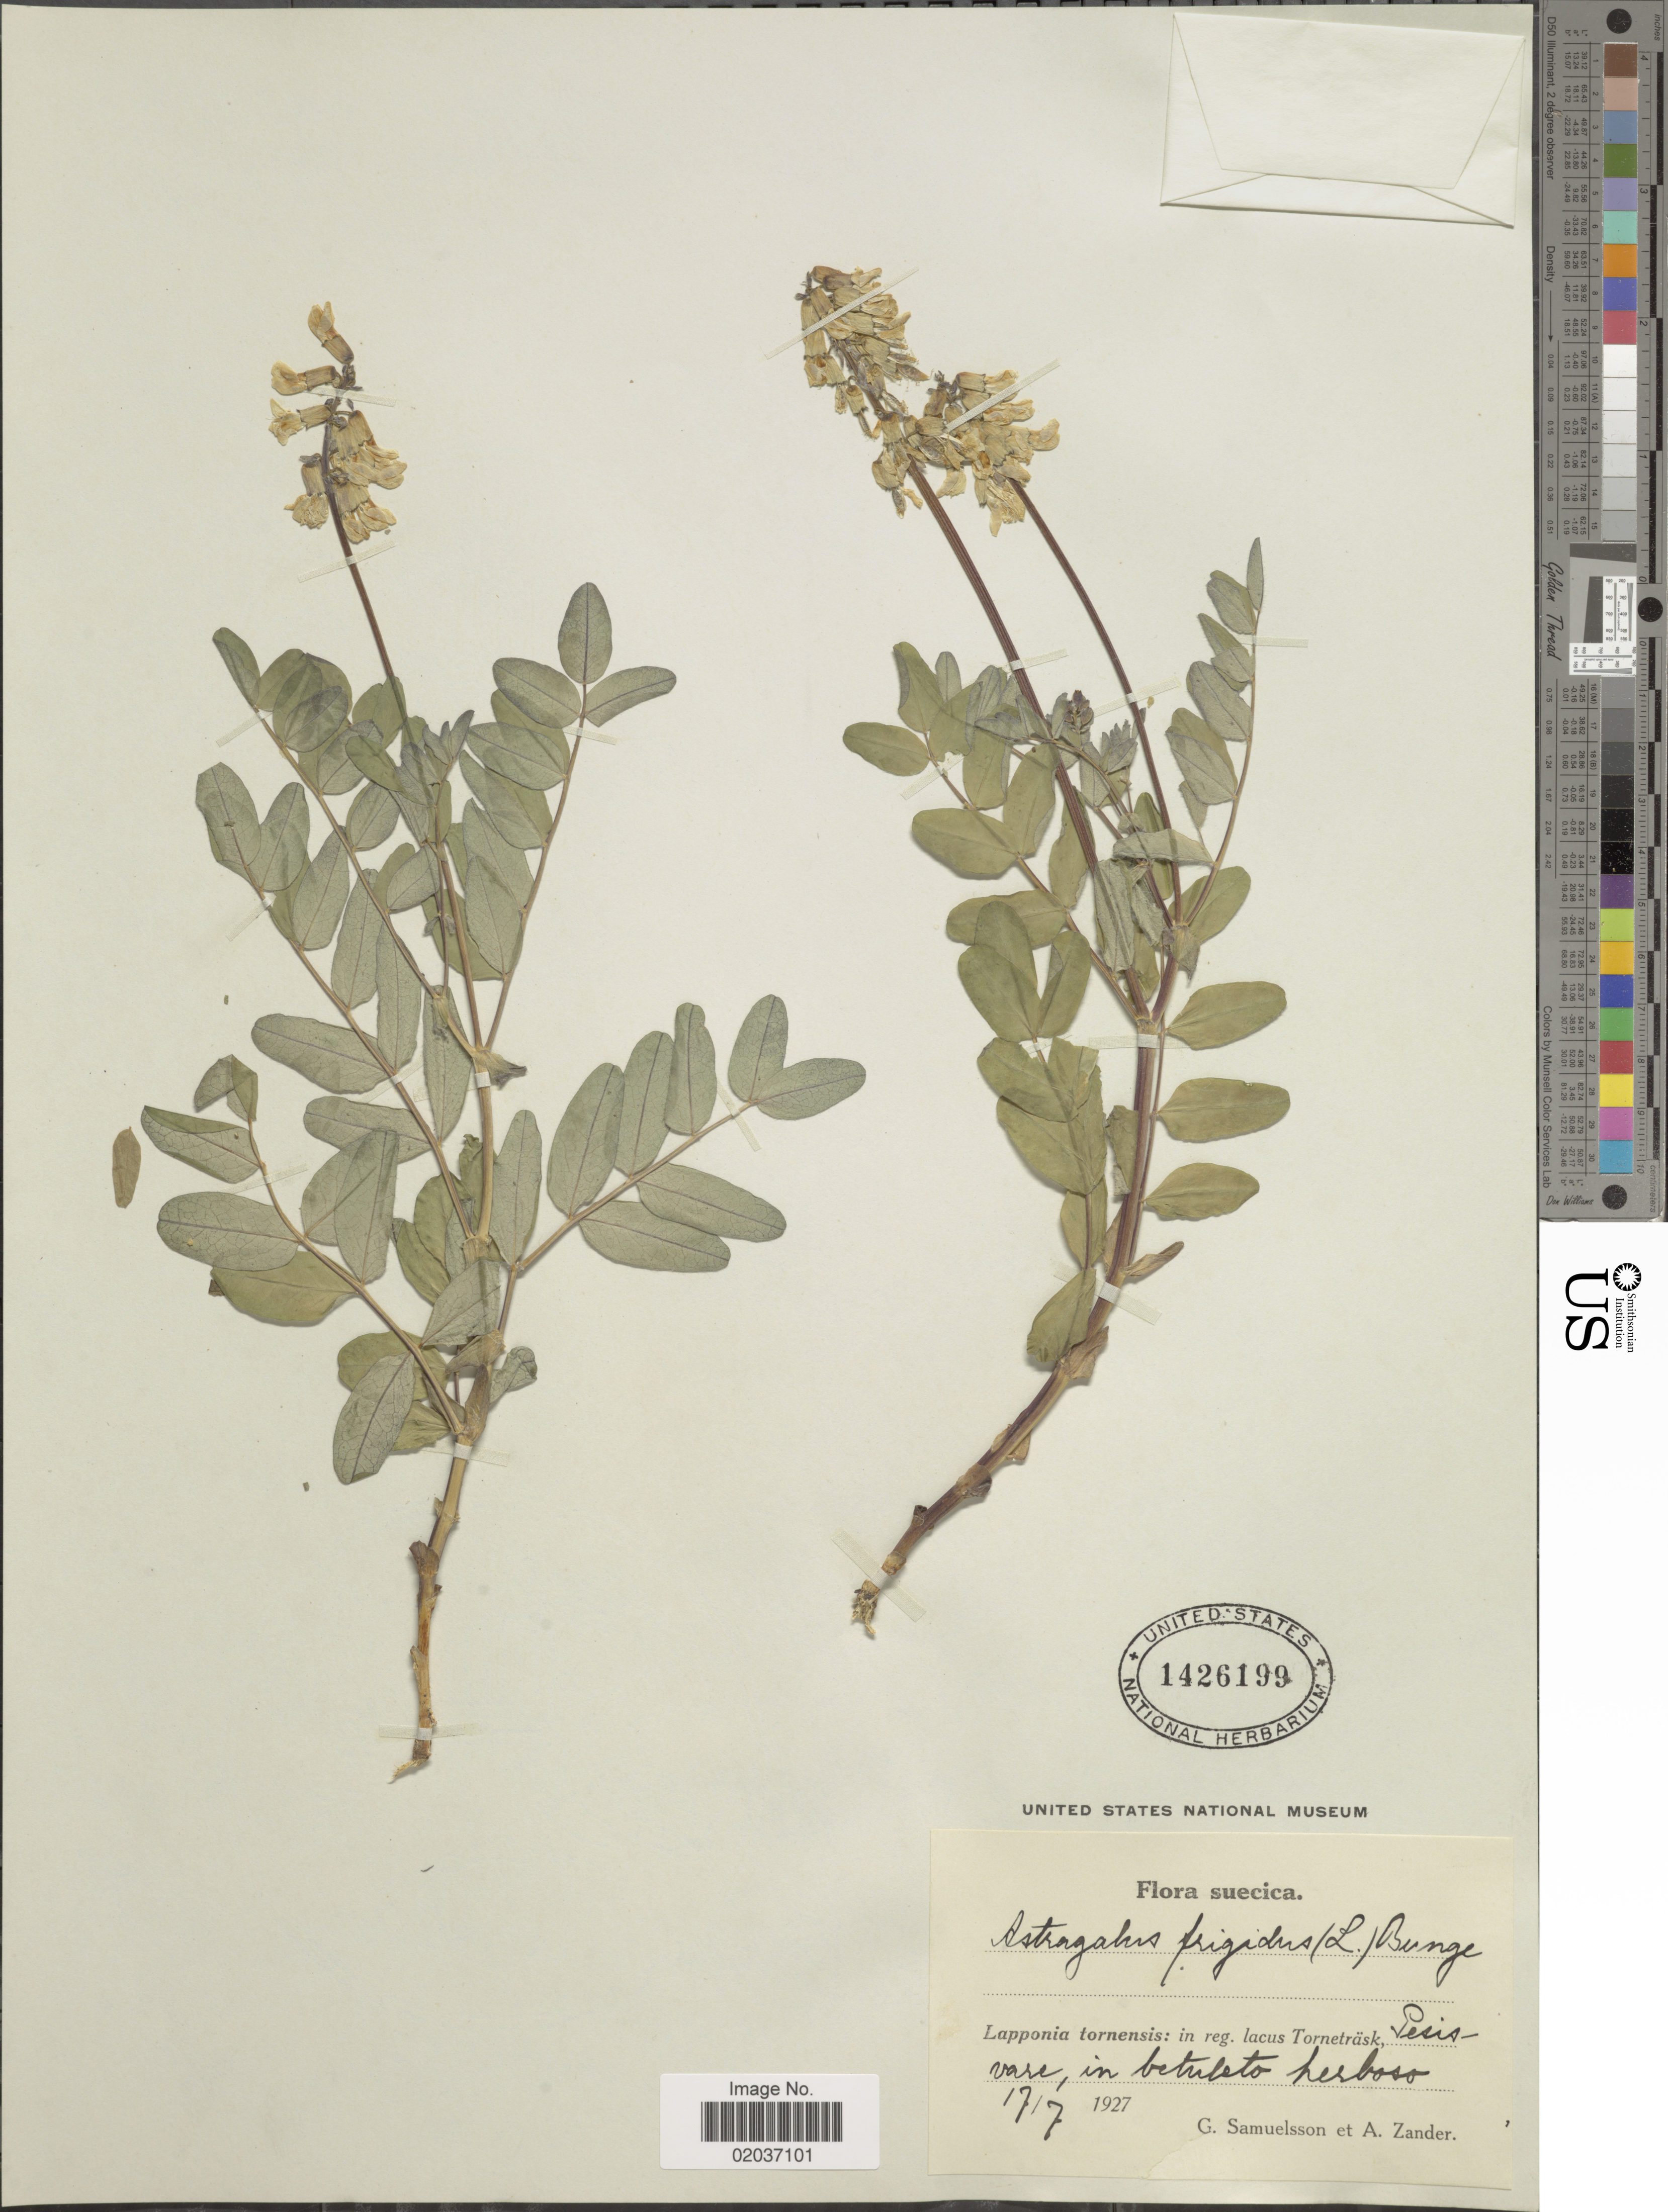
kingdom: Plantae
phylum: Tracheophyta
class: Magnoliopsida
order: Fabales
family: Fabaceae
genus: Astragalus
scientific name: Astragalus frigidus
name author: (L.) A. Gray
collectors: G. Samuelson & A. Zander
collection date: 1927-07-17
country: Sweden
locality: Suecica, Lapponia torensis: in reg. lacus Tornetrask, Pesisvare, in betuleto herboso.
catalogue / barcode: US 1426199